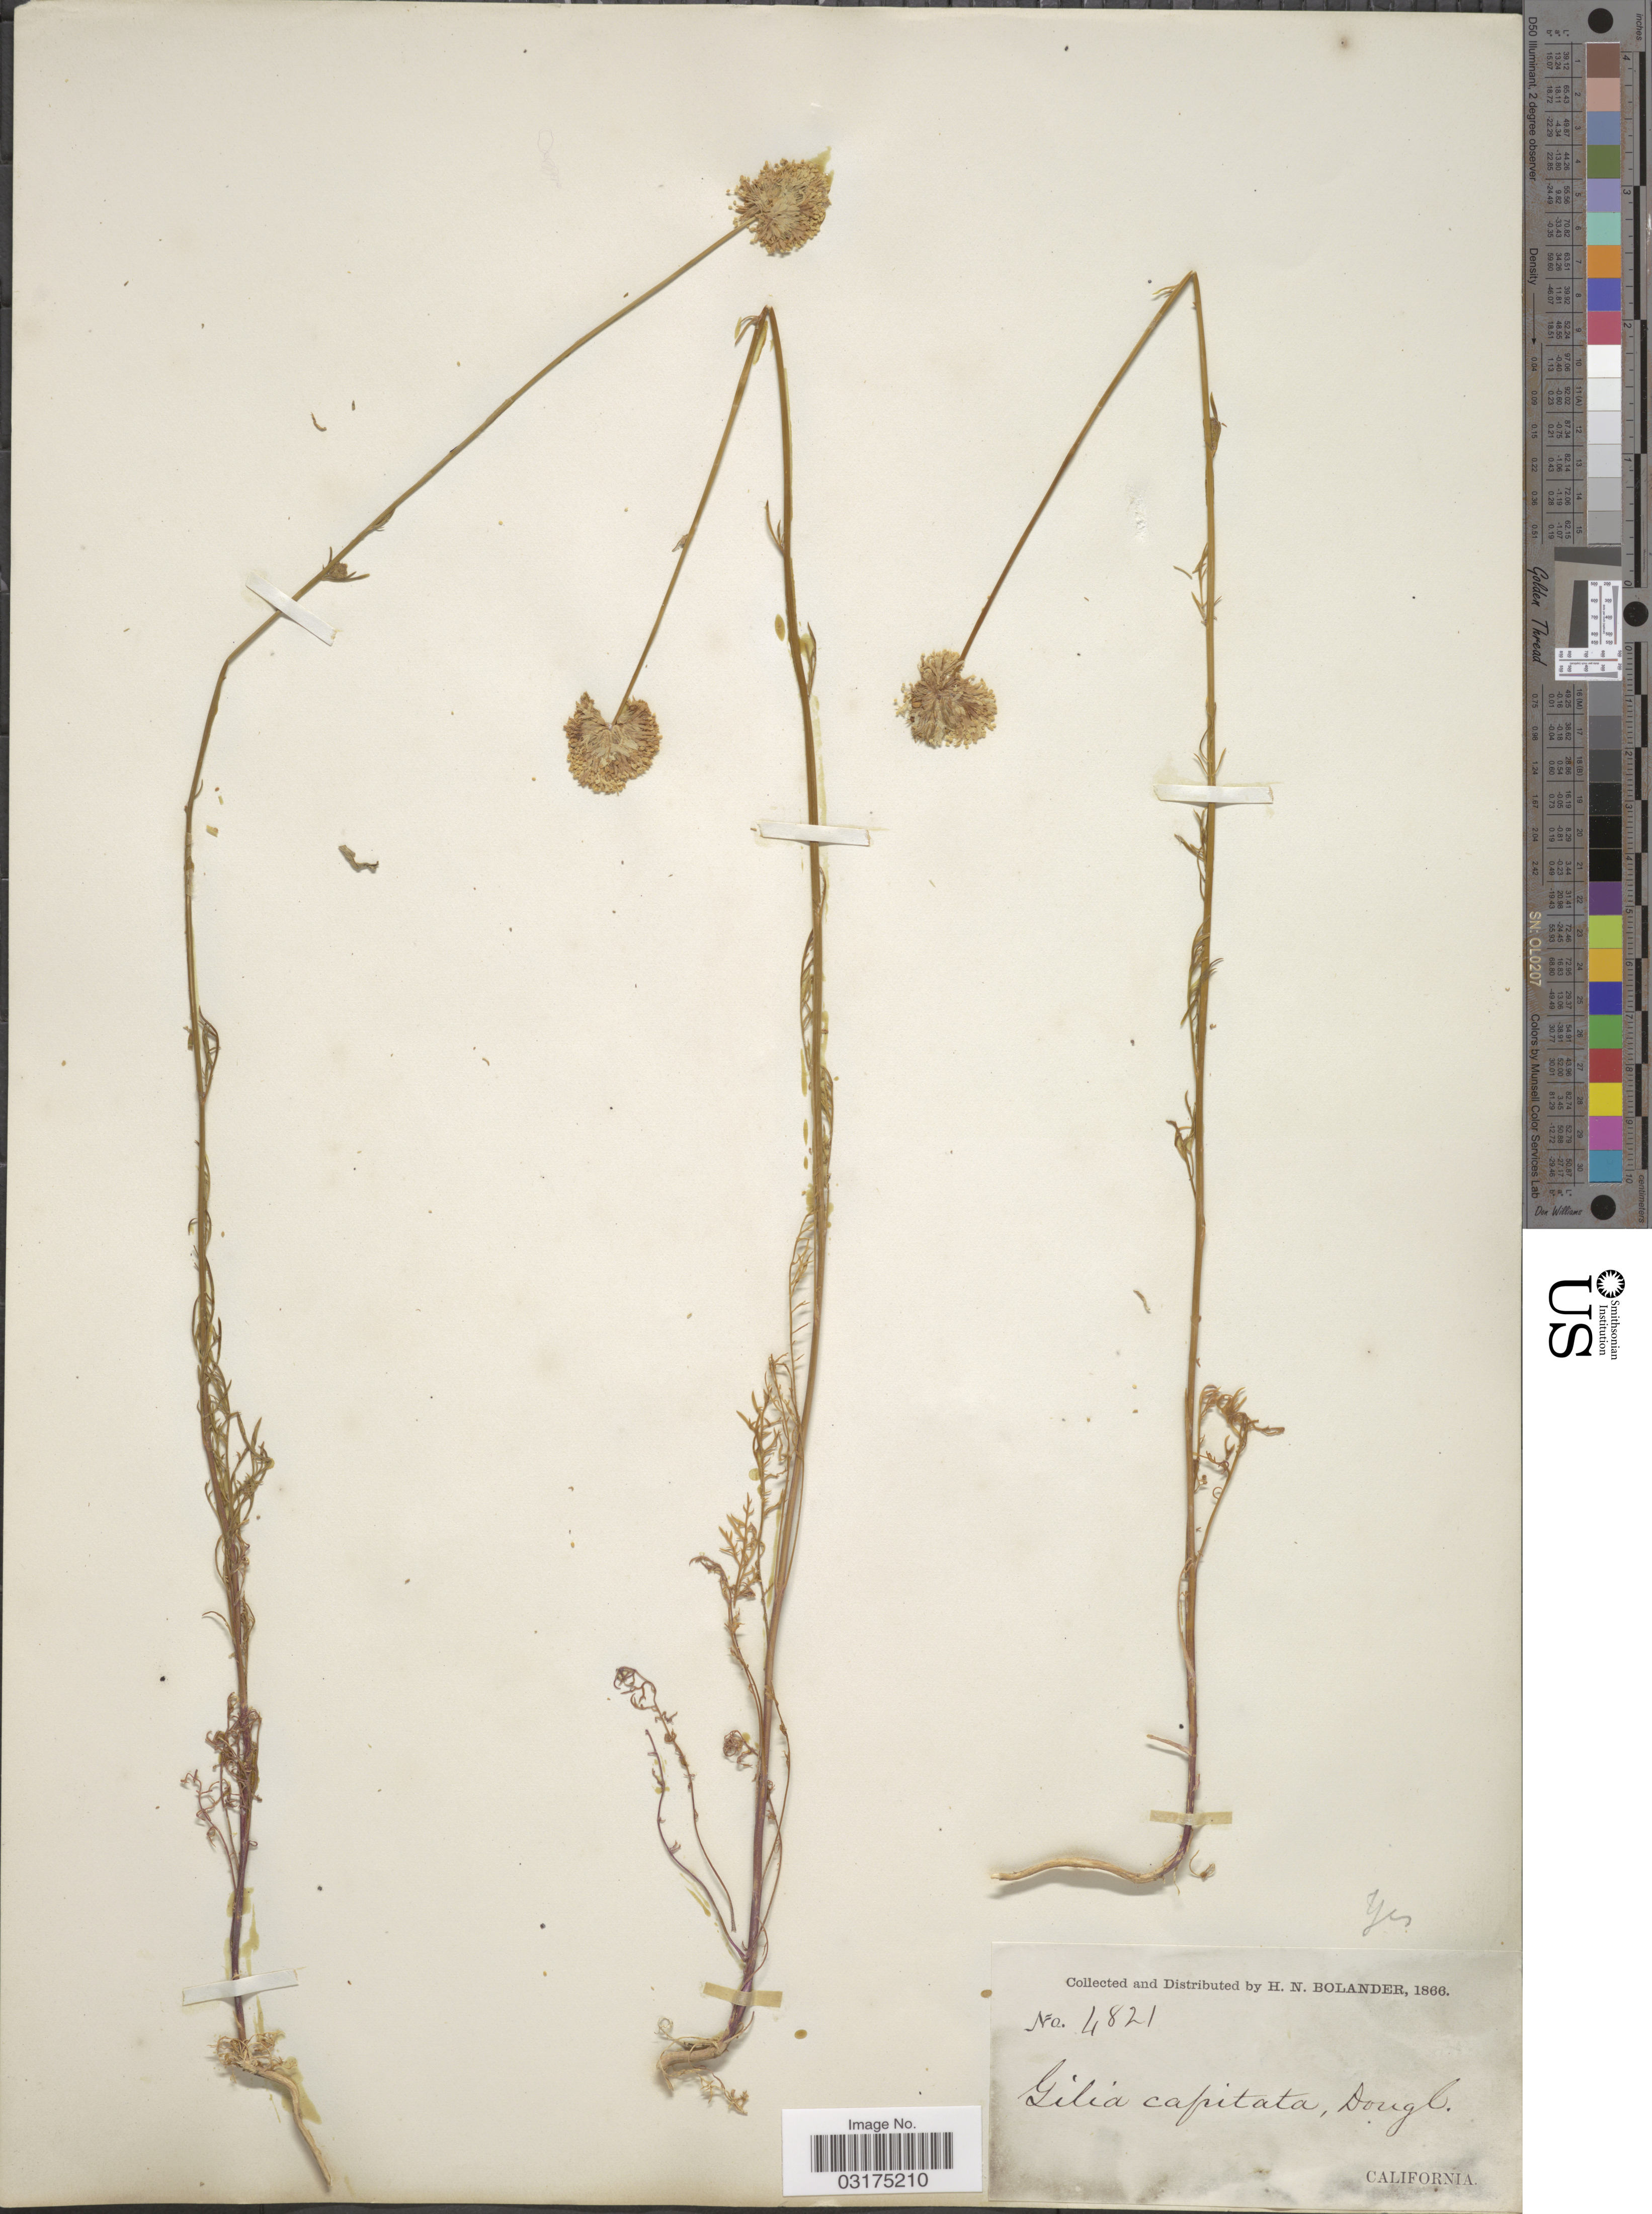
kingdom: Plantae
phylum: Tracheophyta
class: Magnoliopsida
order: Ericales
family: Polemoniaceae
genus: Gilia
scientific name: Gilia capitata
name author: Sims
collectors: H. Bolander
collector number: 4821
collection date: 1866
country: United States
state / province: California